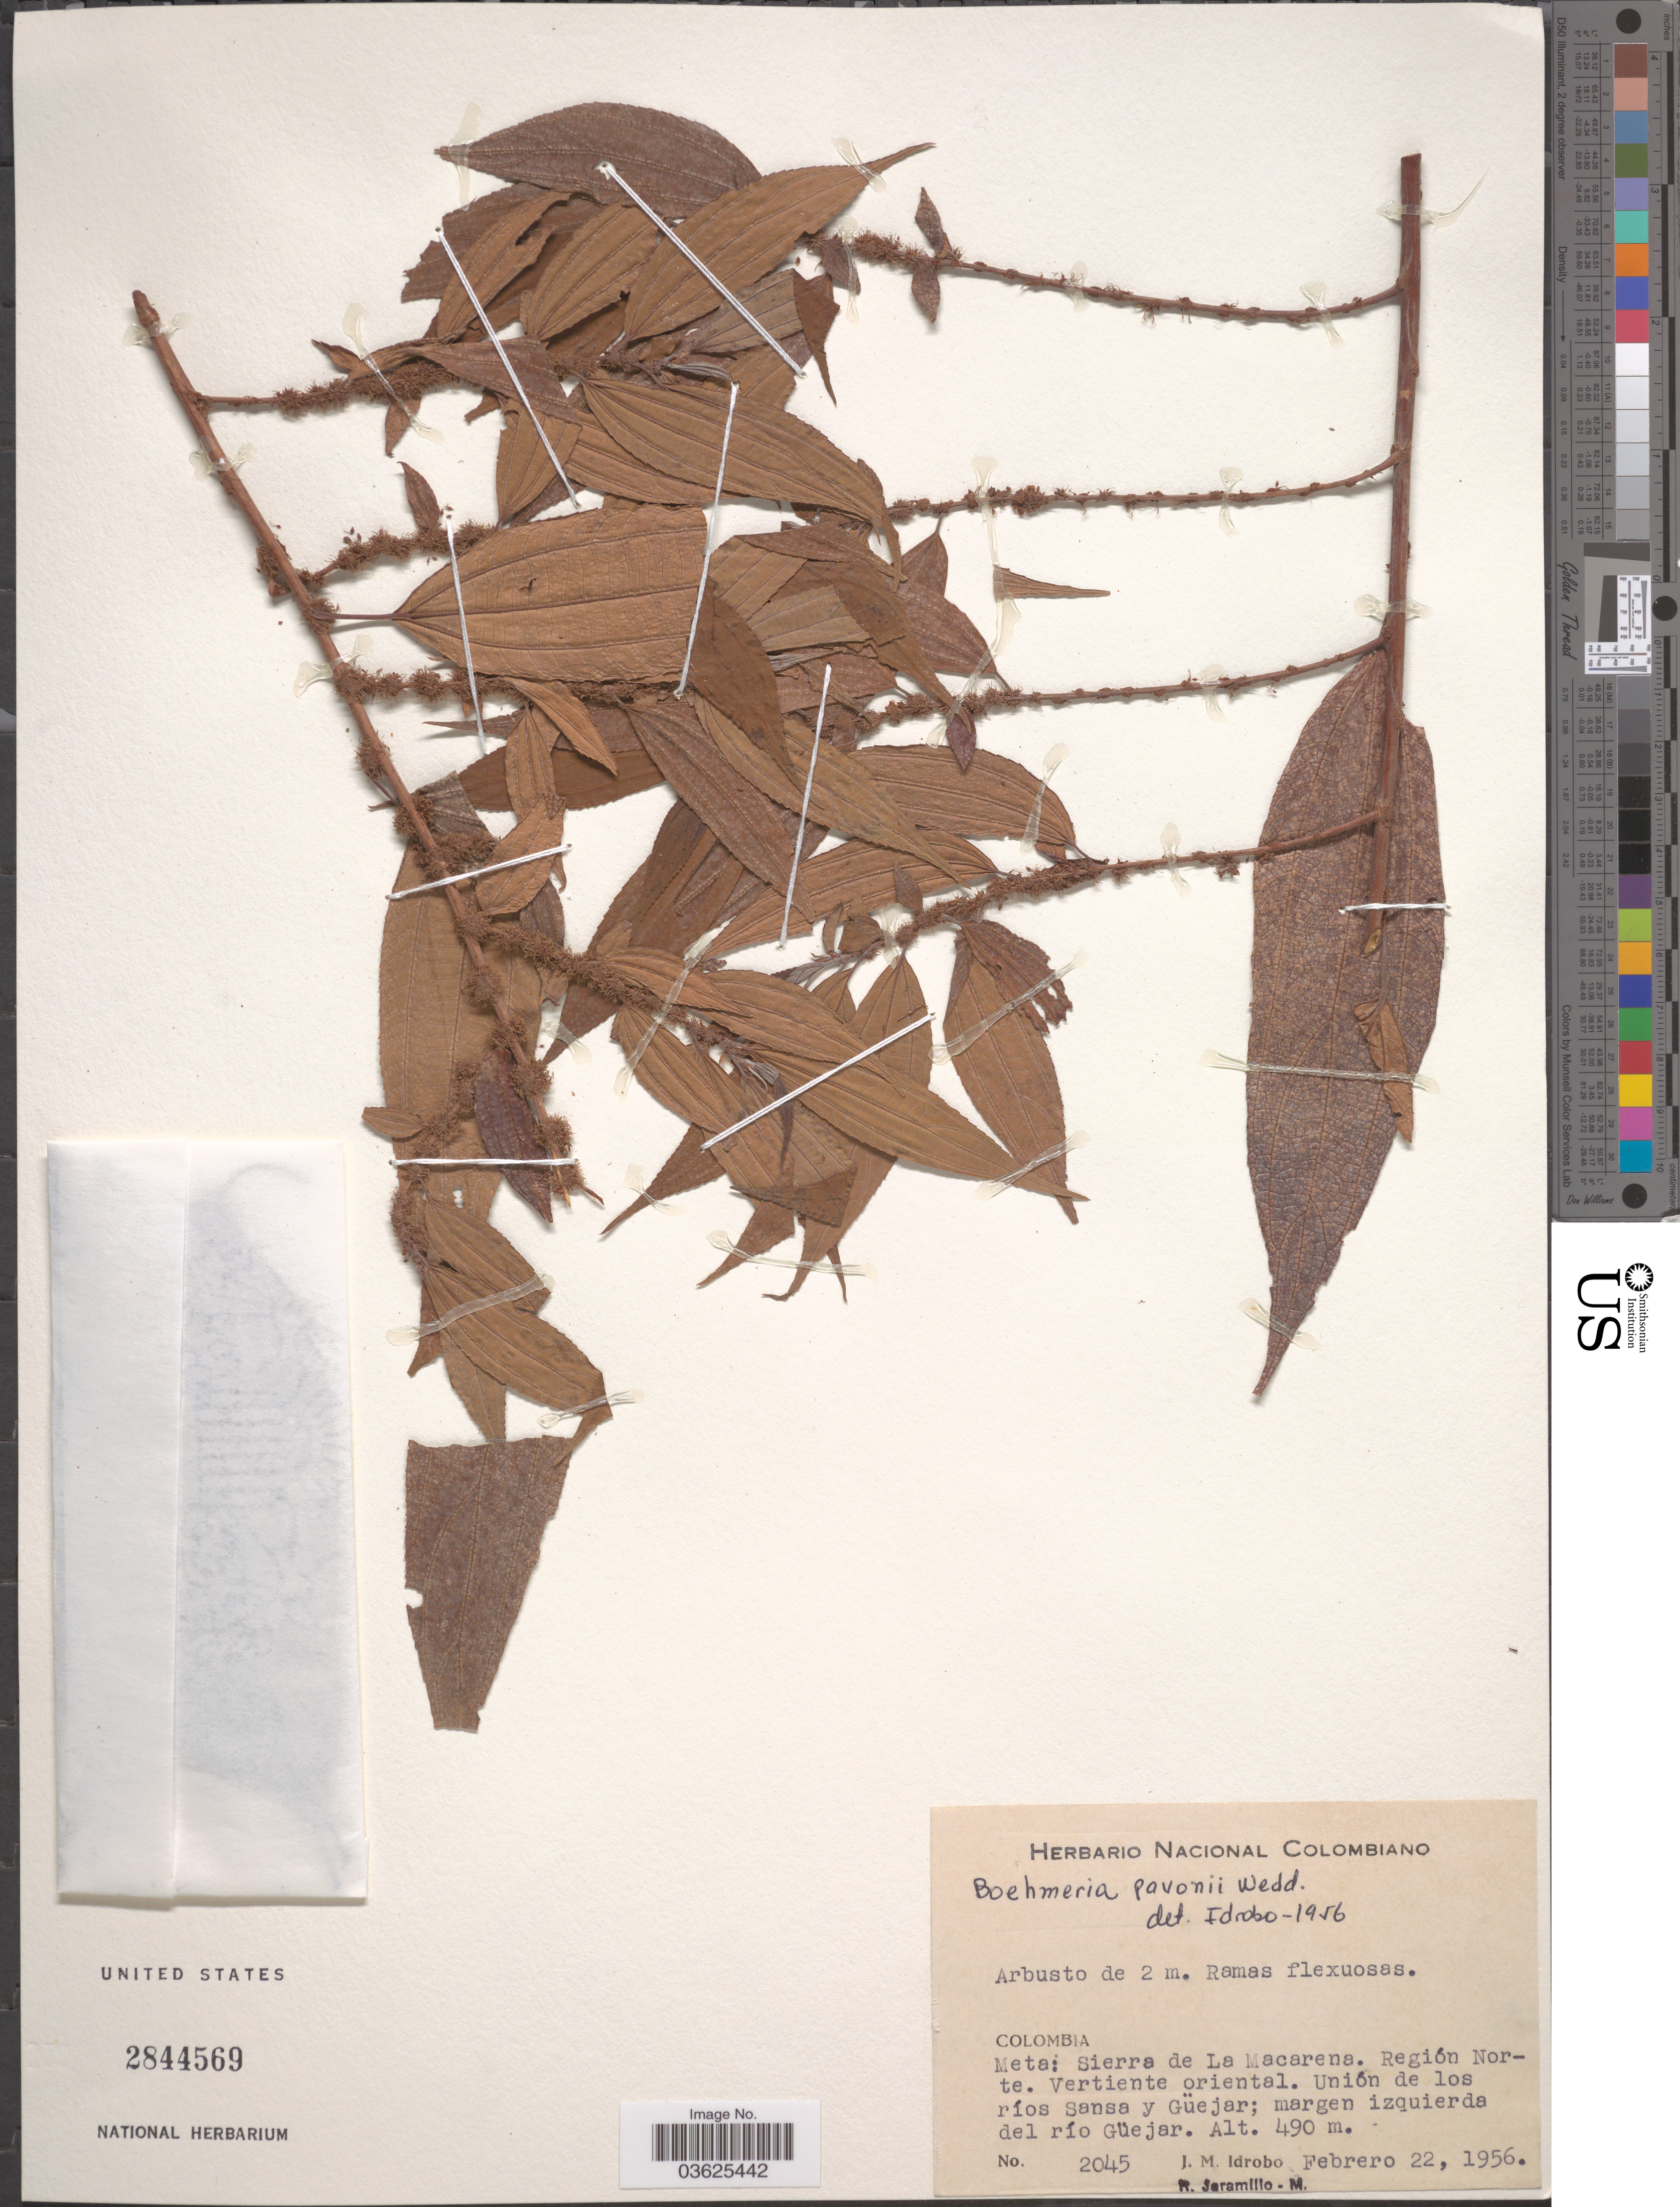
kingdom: Plantae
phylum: Tracheophyta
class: Magnoliopsida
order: Rosales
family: Urticaceae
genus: Boehmeria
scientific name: Boehmeria pavonii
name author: Wedd.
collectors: J. M. Idrobo & R. Jaramillo M.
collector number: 2045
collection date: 1956-02-22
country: Colombia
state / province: Meta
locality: Sierra de La Macarena. Región Norte. Vertiente oriental. Unión de los ríos Sansa y Güejar.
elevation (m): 490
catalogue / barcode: US 2844569